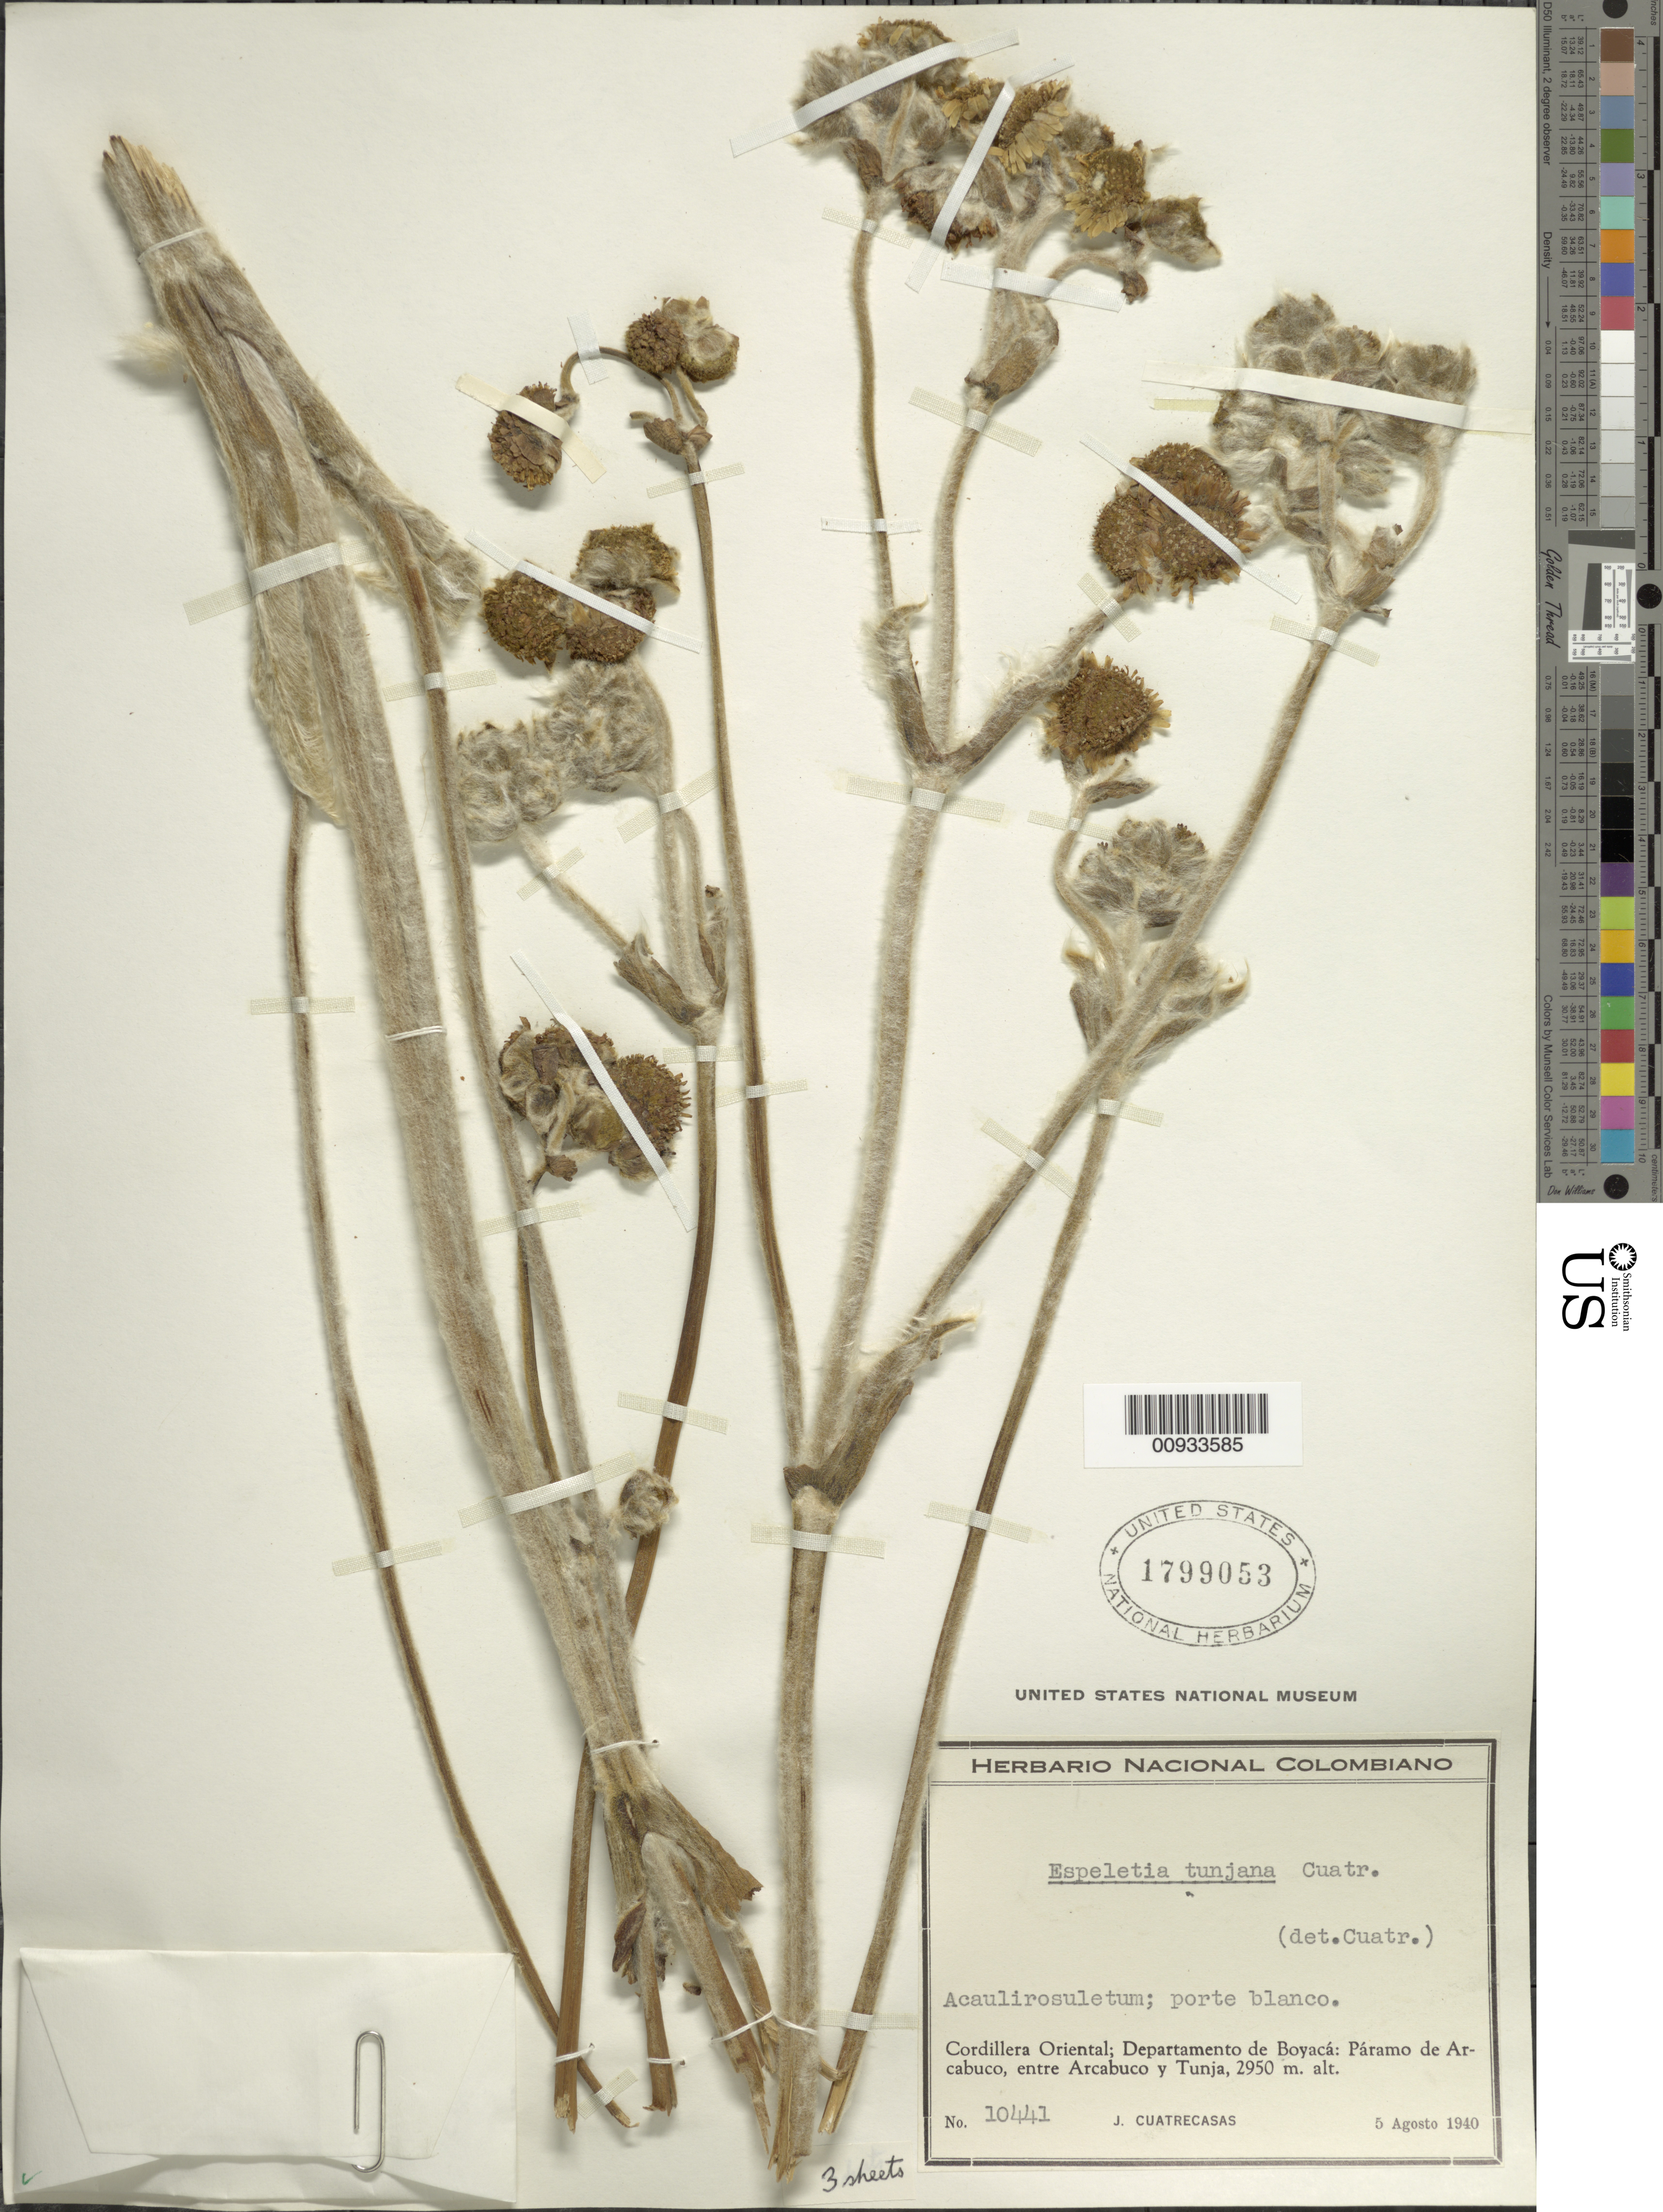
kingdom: Plantae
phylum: Tracheophyta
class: Magnoliopsida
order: Asterales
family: Asteraceae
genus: Espeletia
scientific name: Espeletia tunjana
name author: Cuatrec.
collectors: J. Cuatrecasas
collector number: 10441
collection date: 1940-08-05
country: Colombia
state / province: Boyacá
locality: Cordillera Oriental, Paramo de Arcabuco, entre Arcabuco y Tunja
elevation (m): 2950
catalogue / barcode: US 1799053